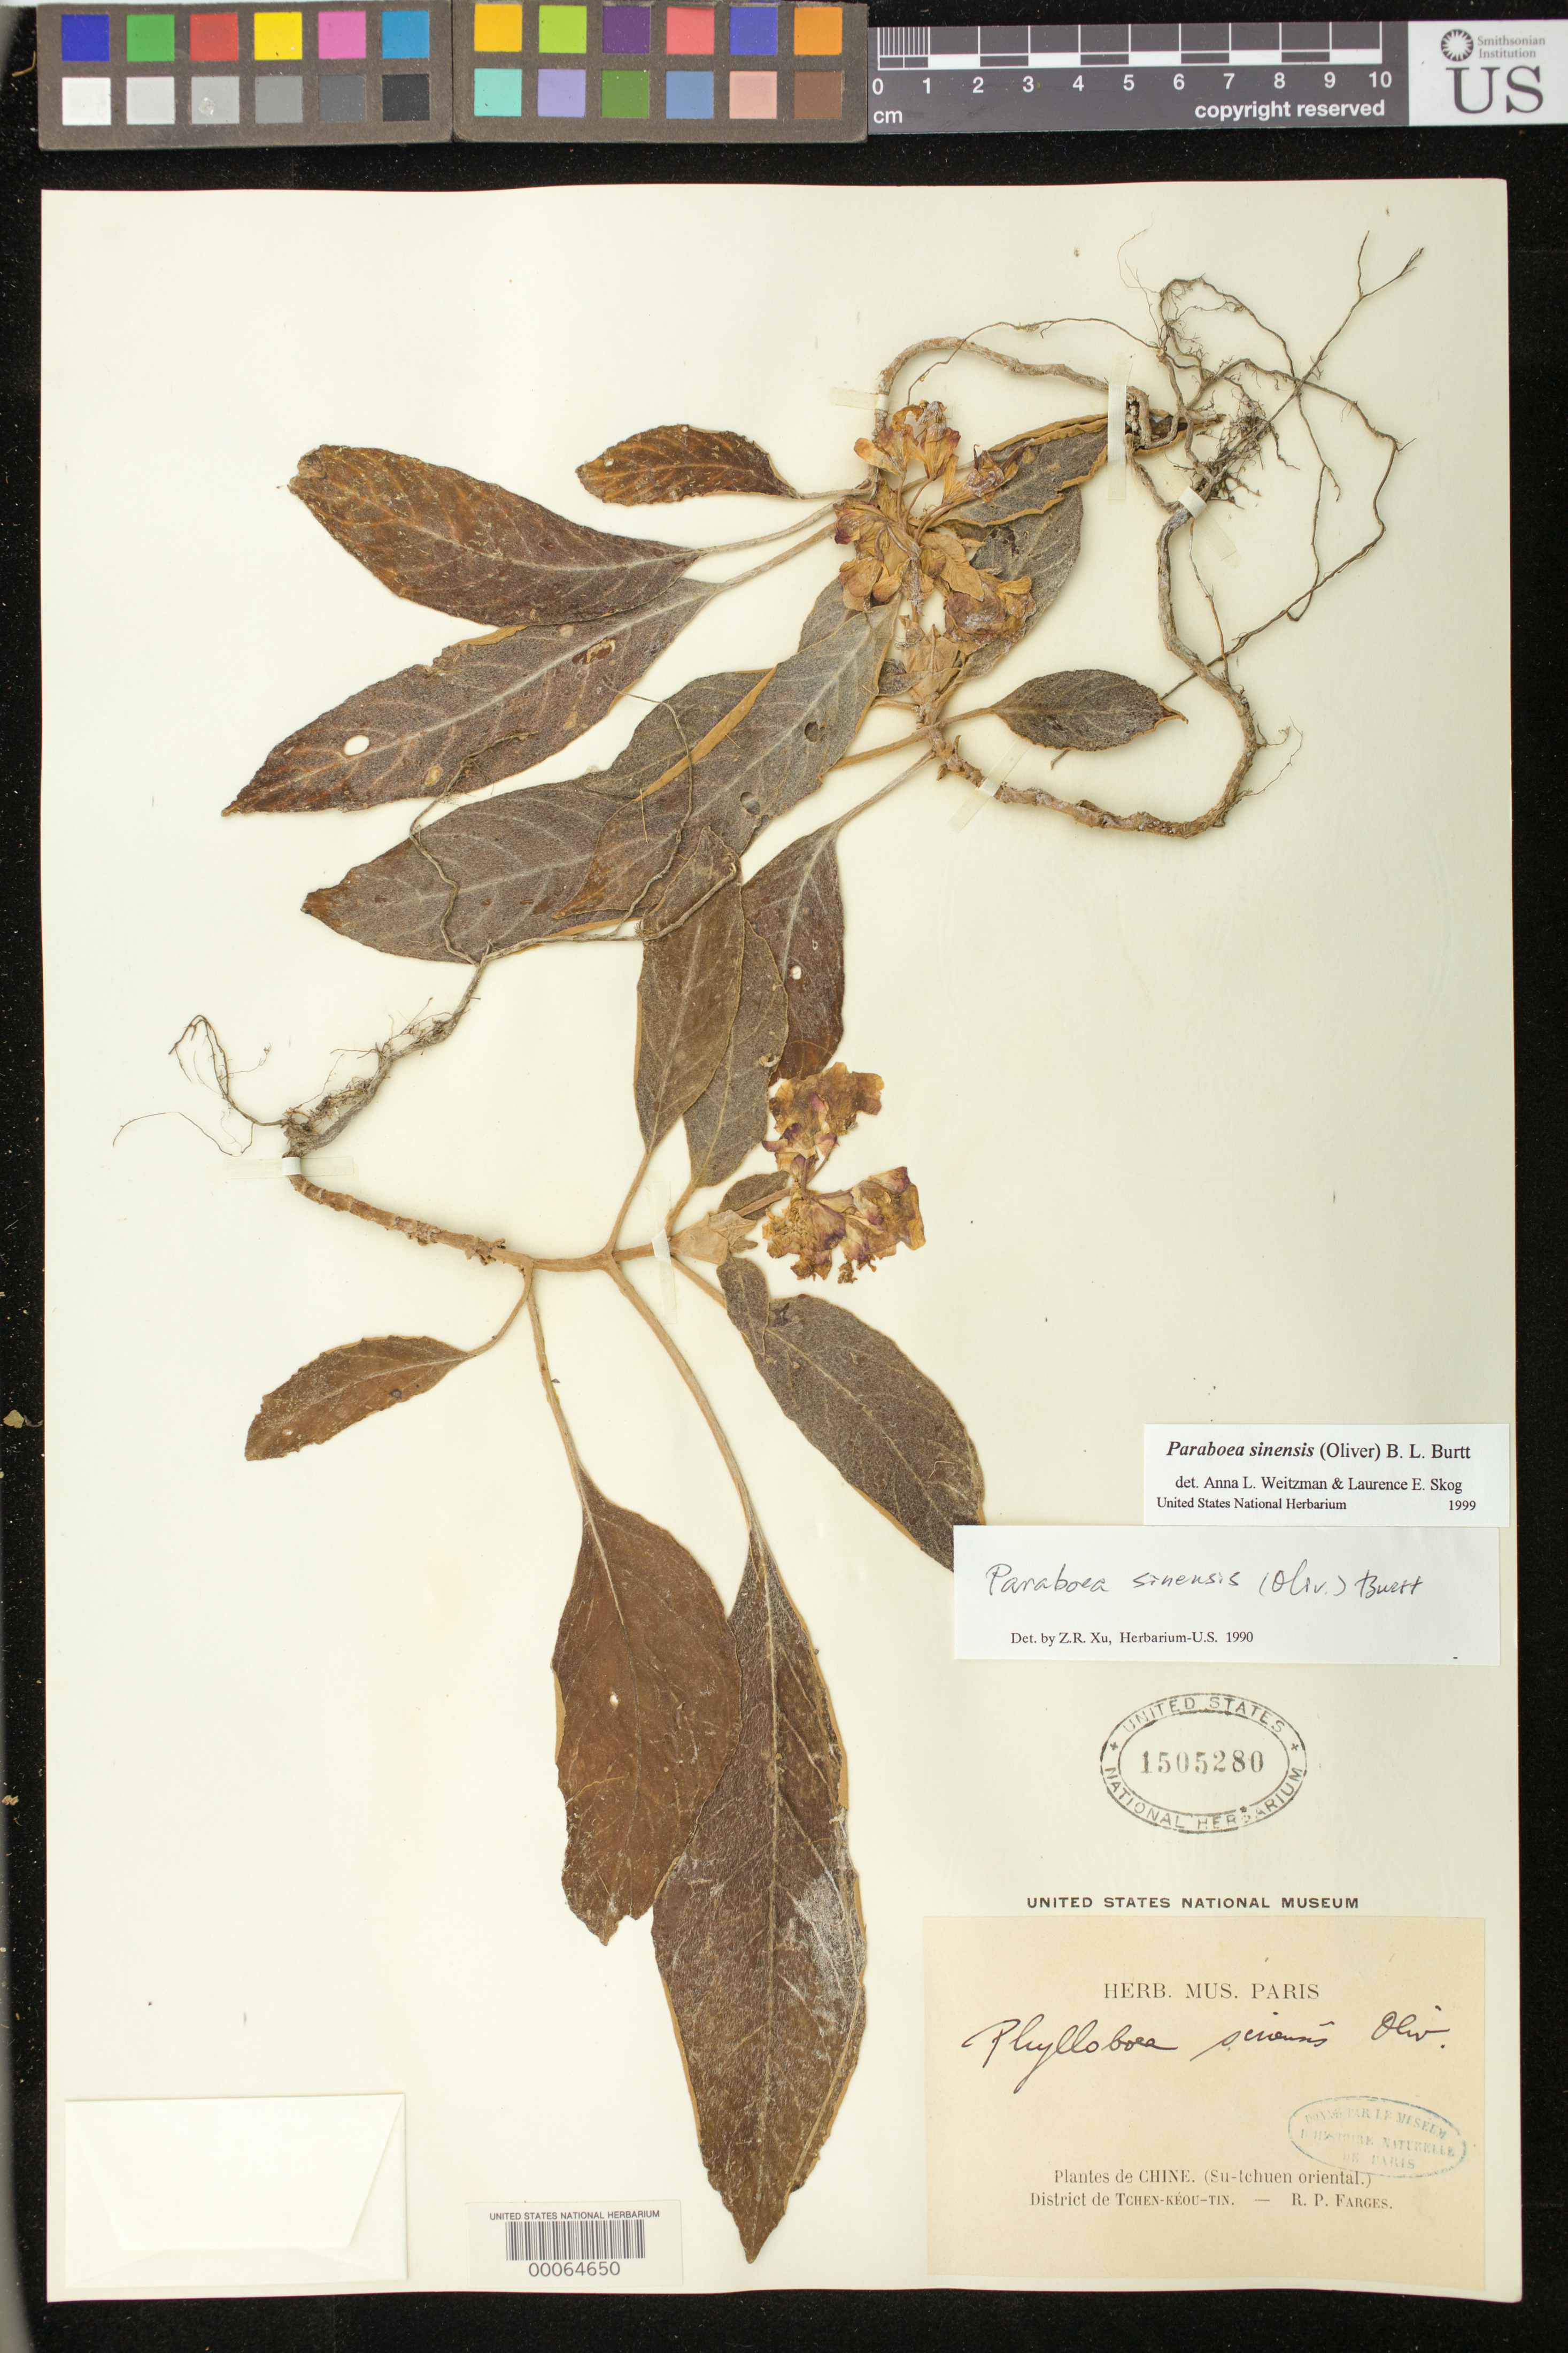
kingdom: Plantae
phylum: Tracheophyta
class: Magnoliopsida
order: Lamiales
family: Gesneriaceae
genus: Paraboea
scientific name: Paraboea sinensis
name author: (Oliv.) B.L. Burtt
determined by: Xu, Z. R.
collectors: R. Farges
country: China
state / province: Hubei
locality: Tchen keou tin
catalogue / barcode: US 1505280